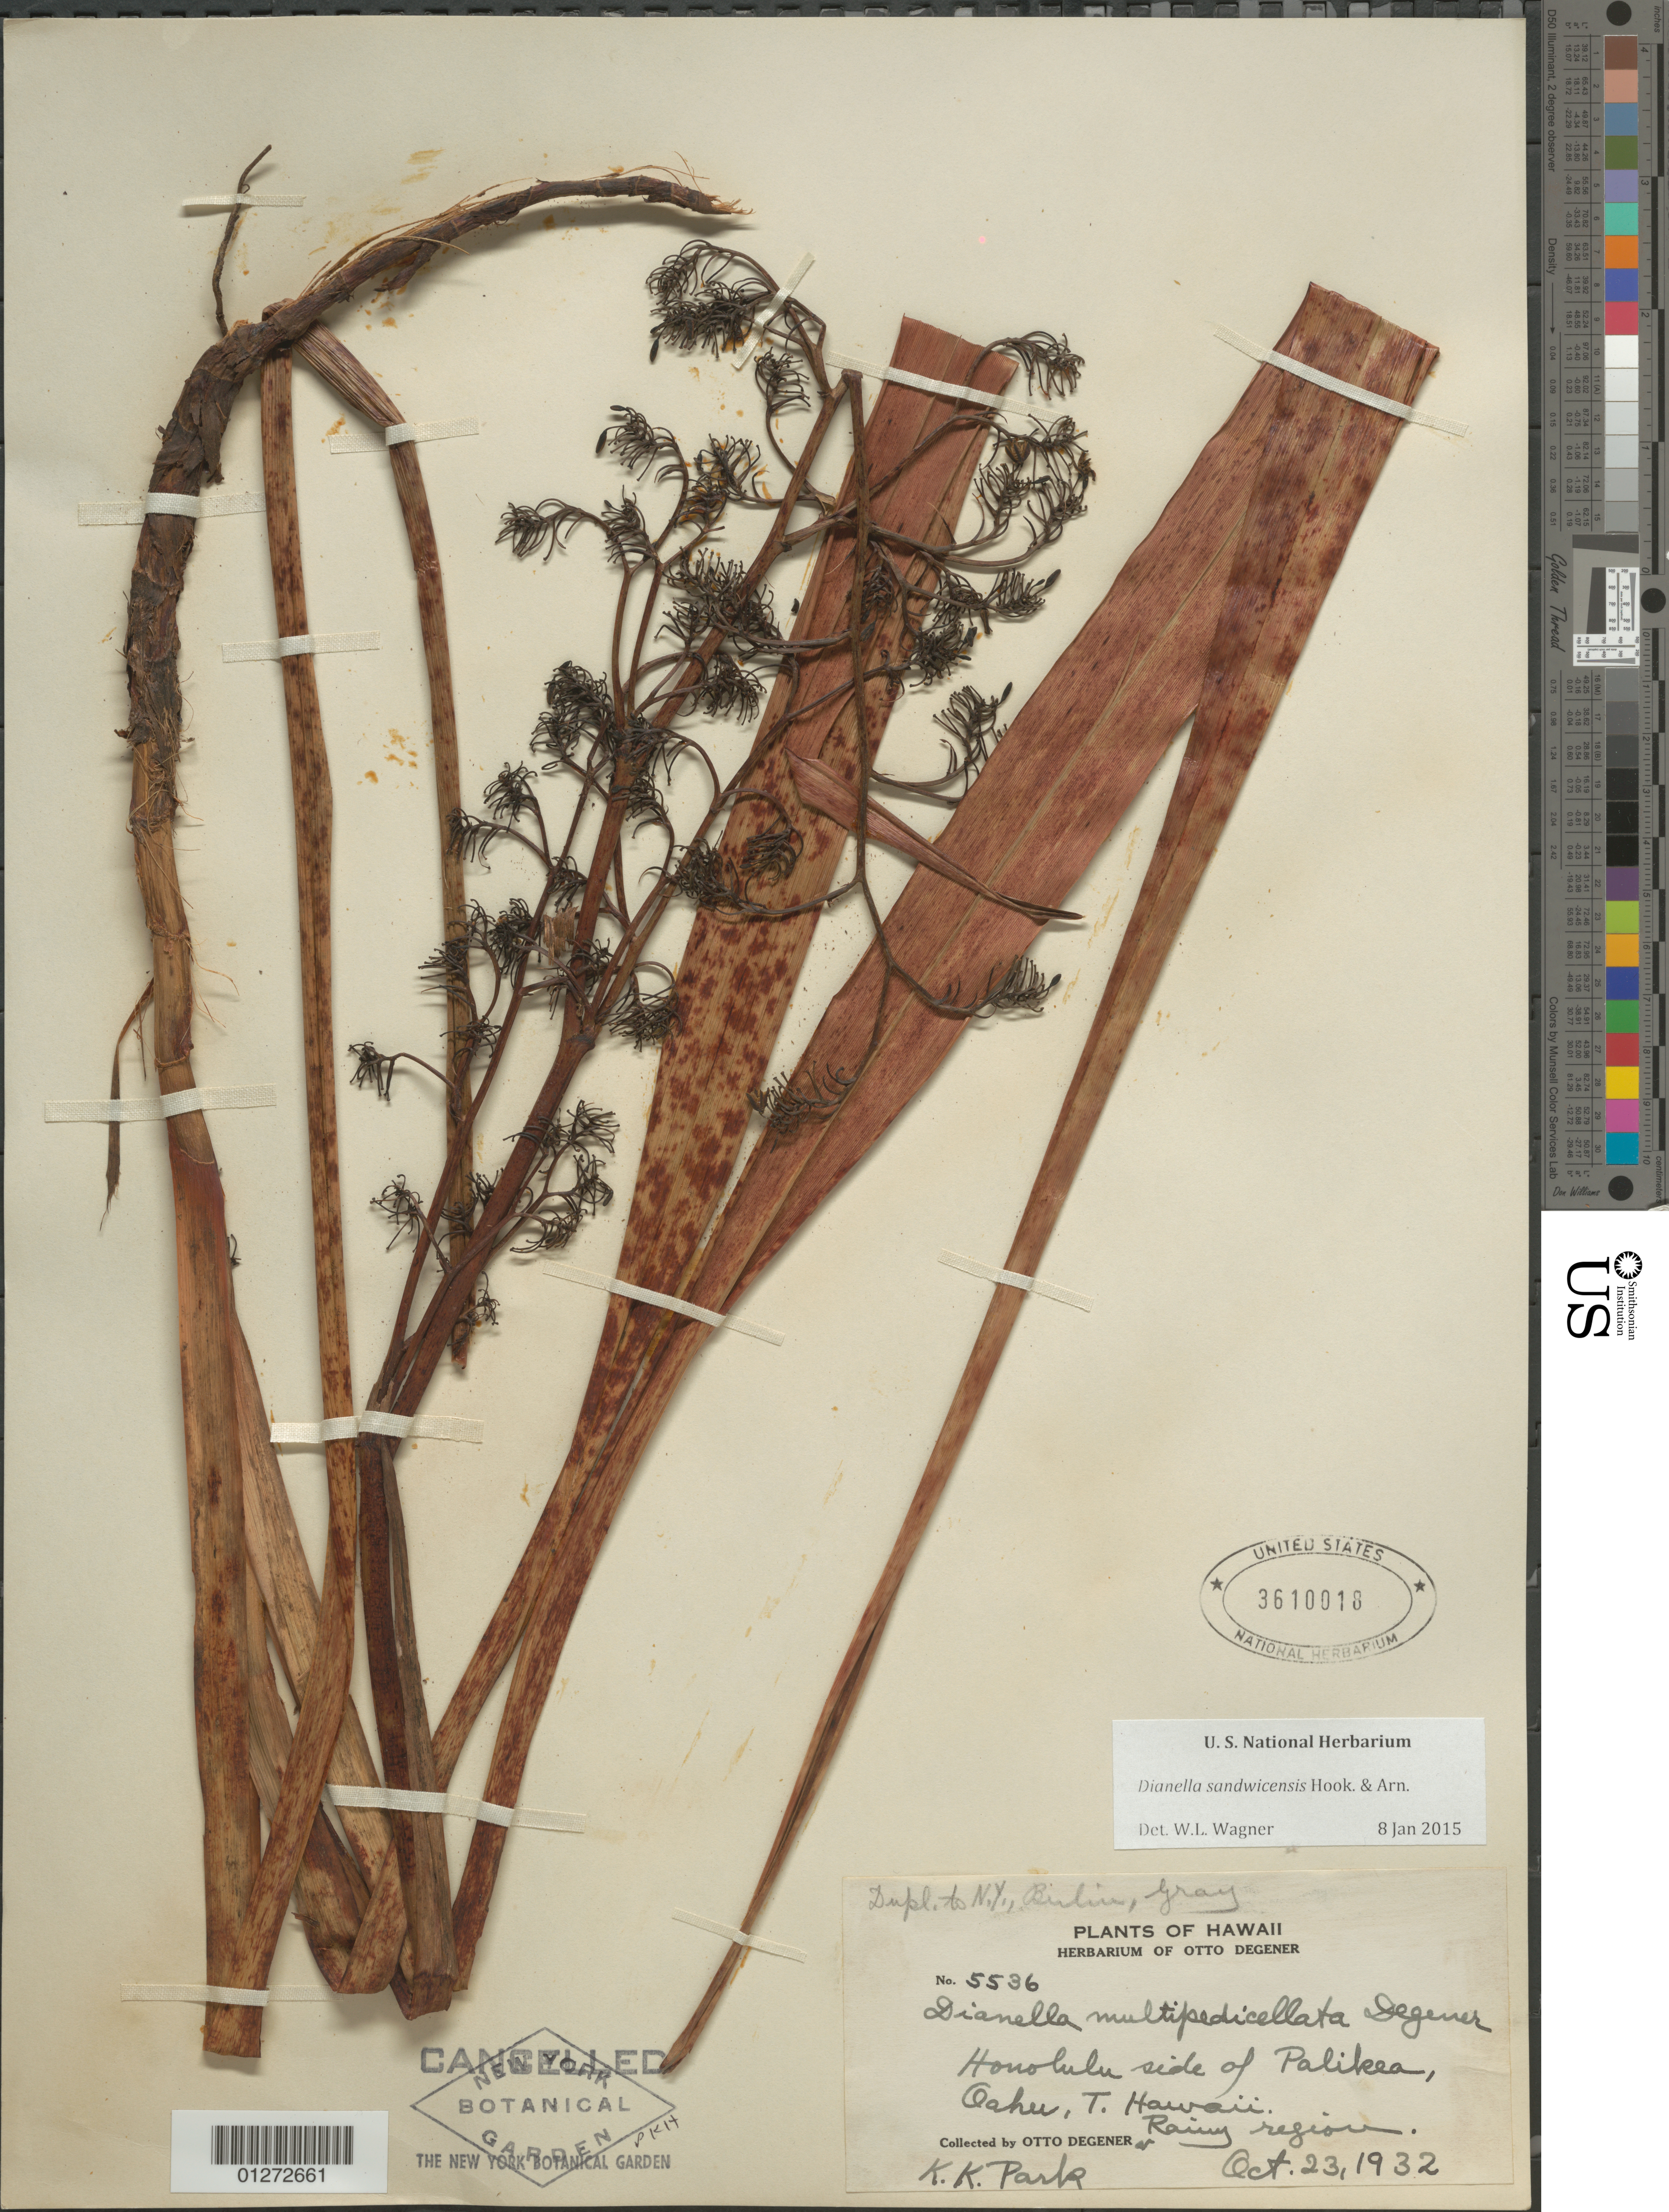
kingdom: Plantae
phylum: Tracheophyta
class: Liliopsida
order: Asparagales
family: Asphodelaceae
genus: Dianella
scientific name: Dianella sandwicensis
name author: Hook. & Arn.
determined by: Wagner, W. L., (BOT), Smithsonian Institution - National Museum of Natural History (UNITED STATES)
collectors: O. Degener & K. Park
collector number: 5536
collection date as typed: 23 Oct 1932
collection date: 1932-10-23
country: United States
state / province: Hawaii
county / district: Honolulu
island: Oahu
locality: On Honolulu side of Palikea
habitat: Rainy region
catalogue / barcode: US 3610018